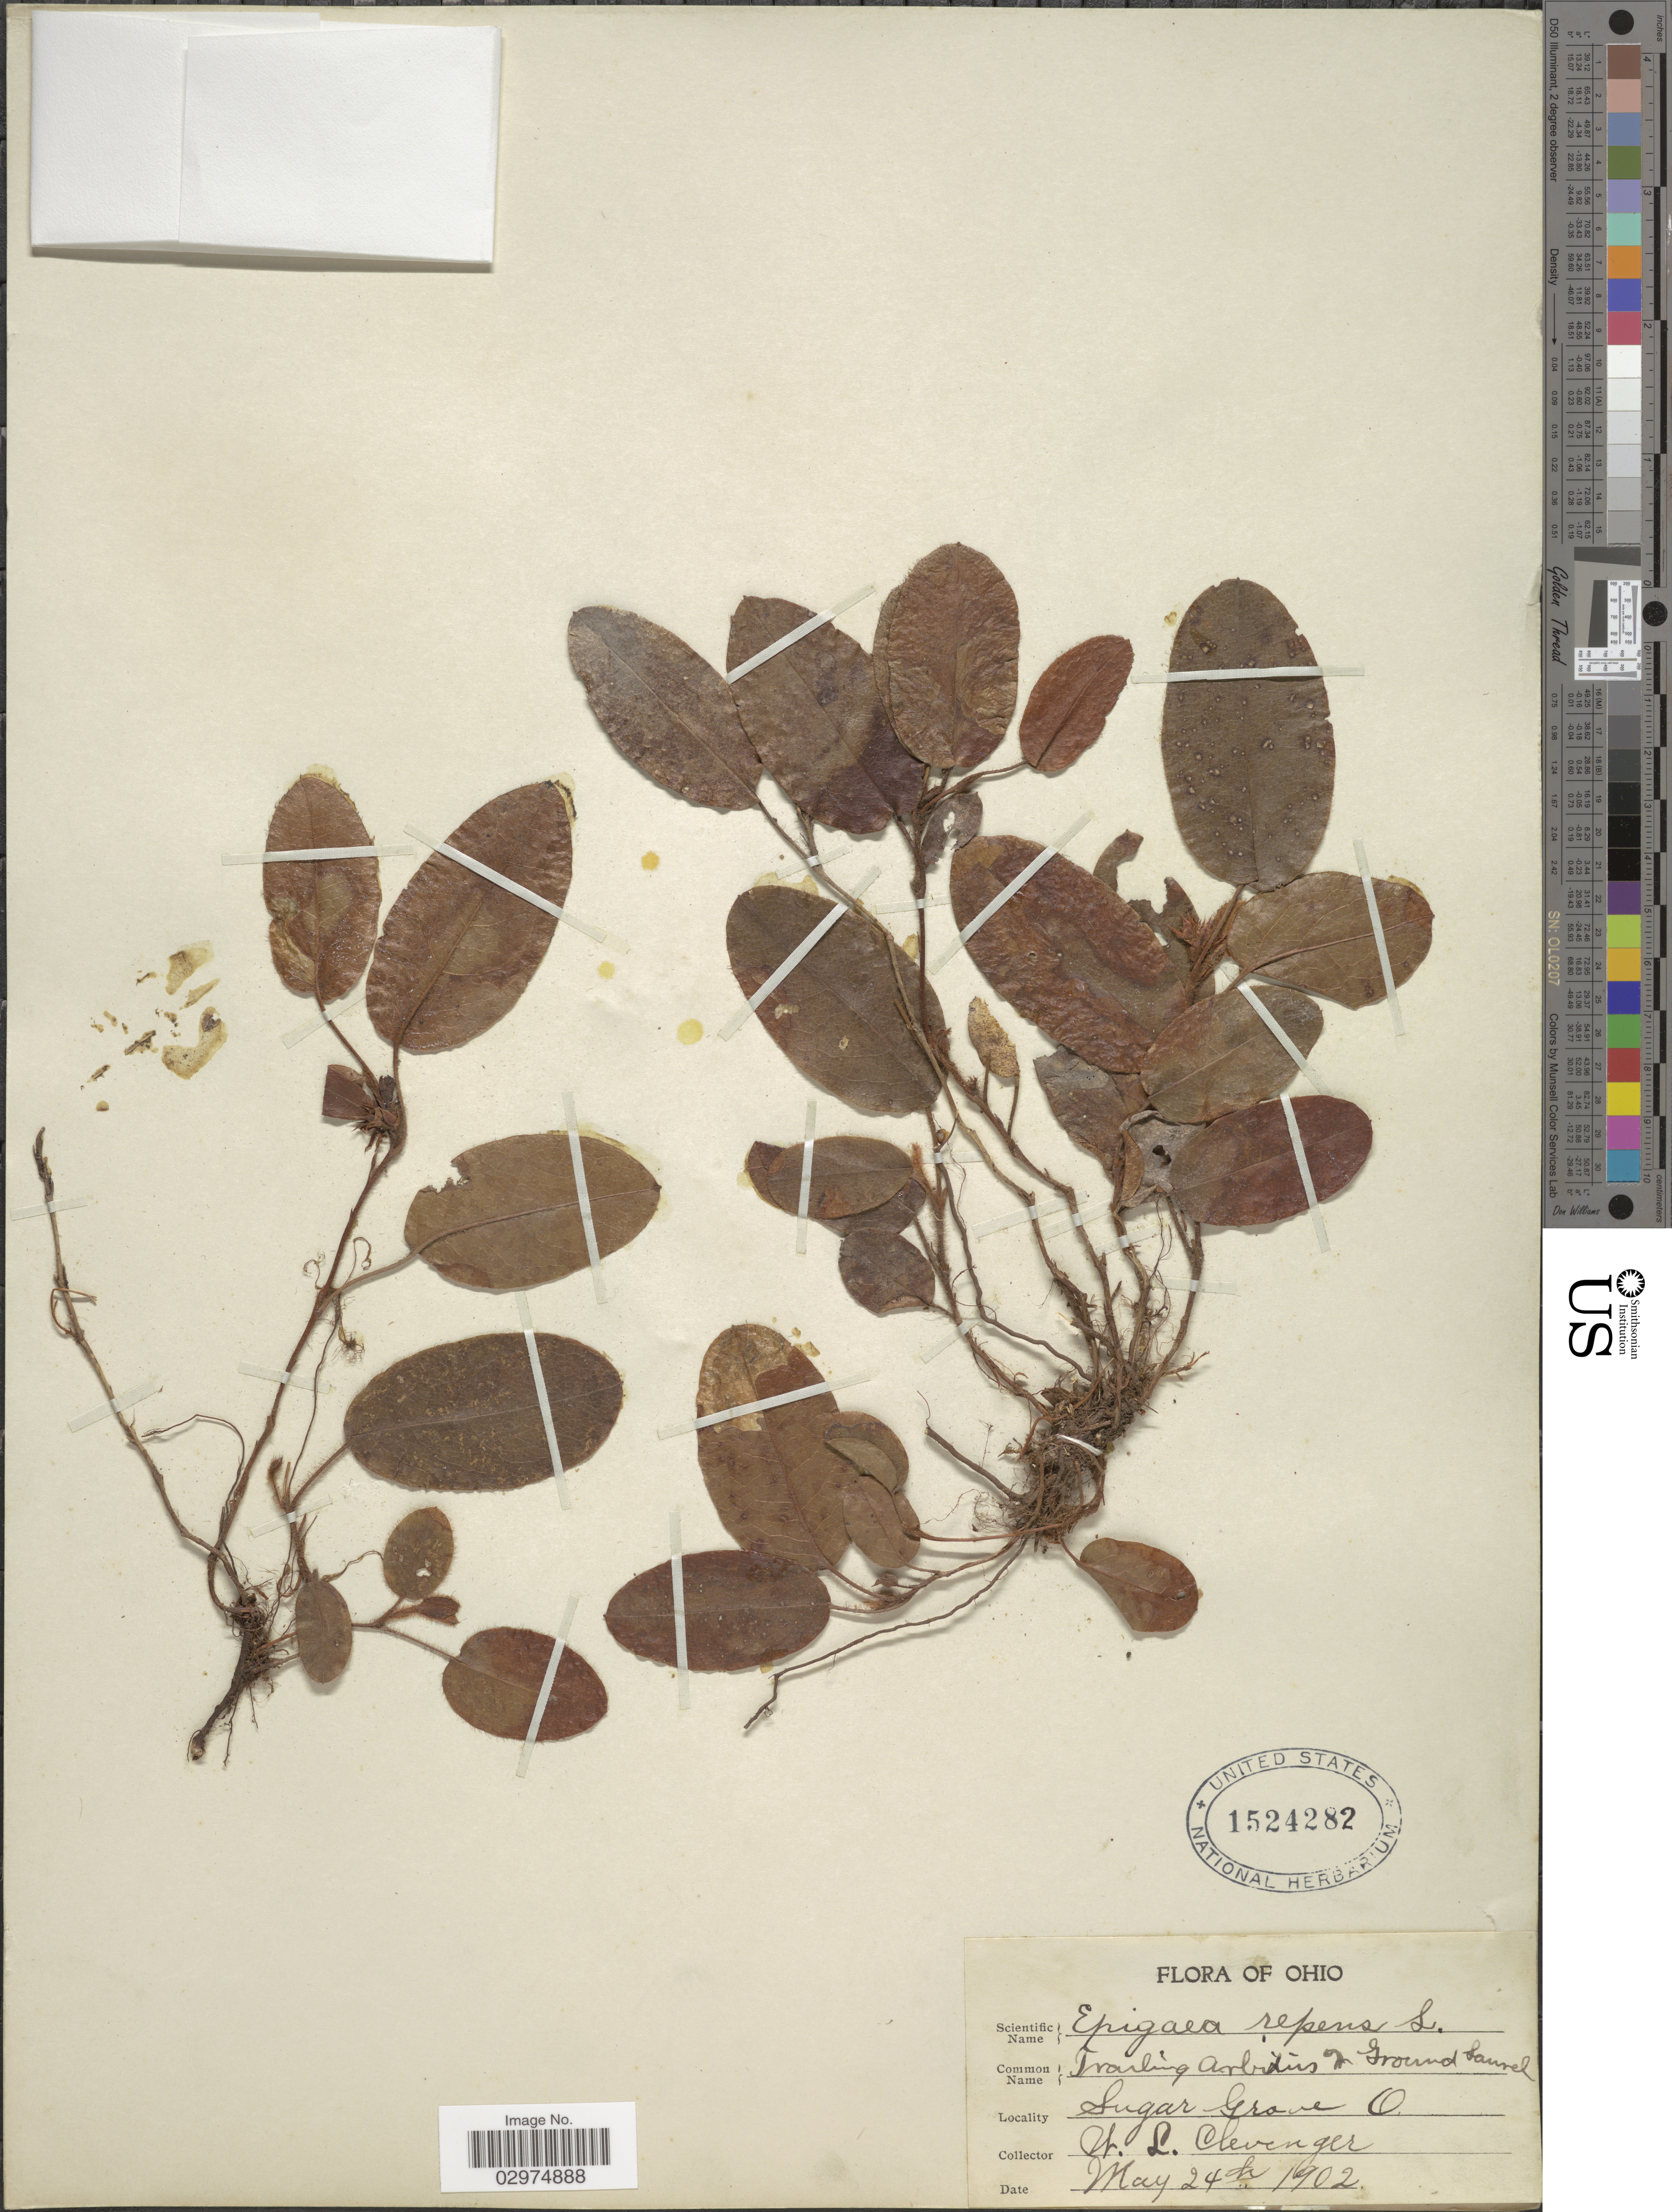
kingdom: Plantae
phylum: Tracheophyta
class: Magnoliopsida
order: Ericales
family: Ericaceae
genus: Epigaea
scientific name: Epigaea repens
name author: L.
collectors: W. Clevenger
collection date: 1902-05-24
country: United States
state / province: Ohio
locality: Sugar Grove.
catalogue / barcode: US 1524282